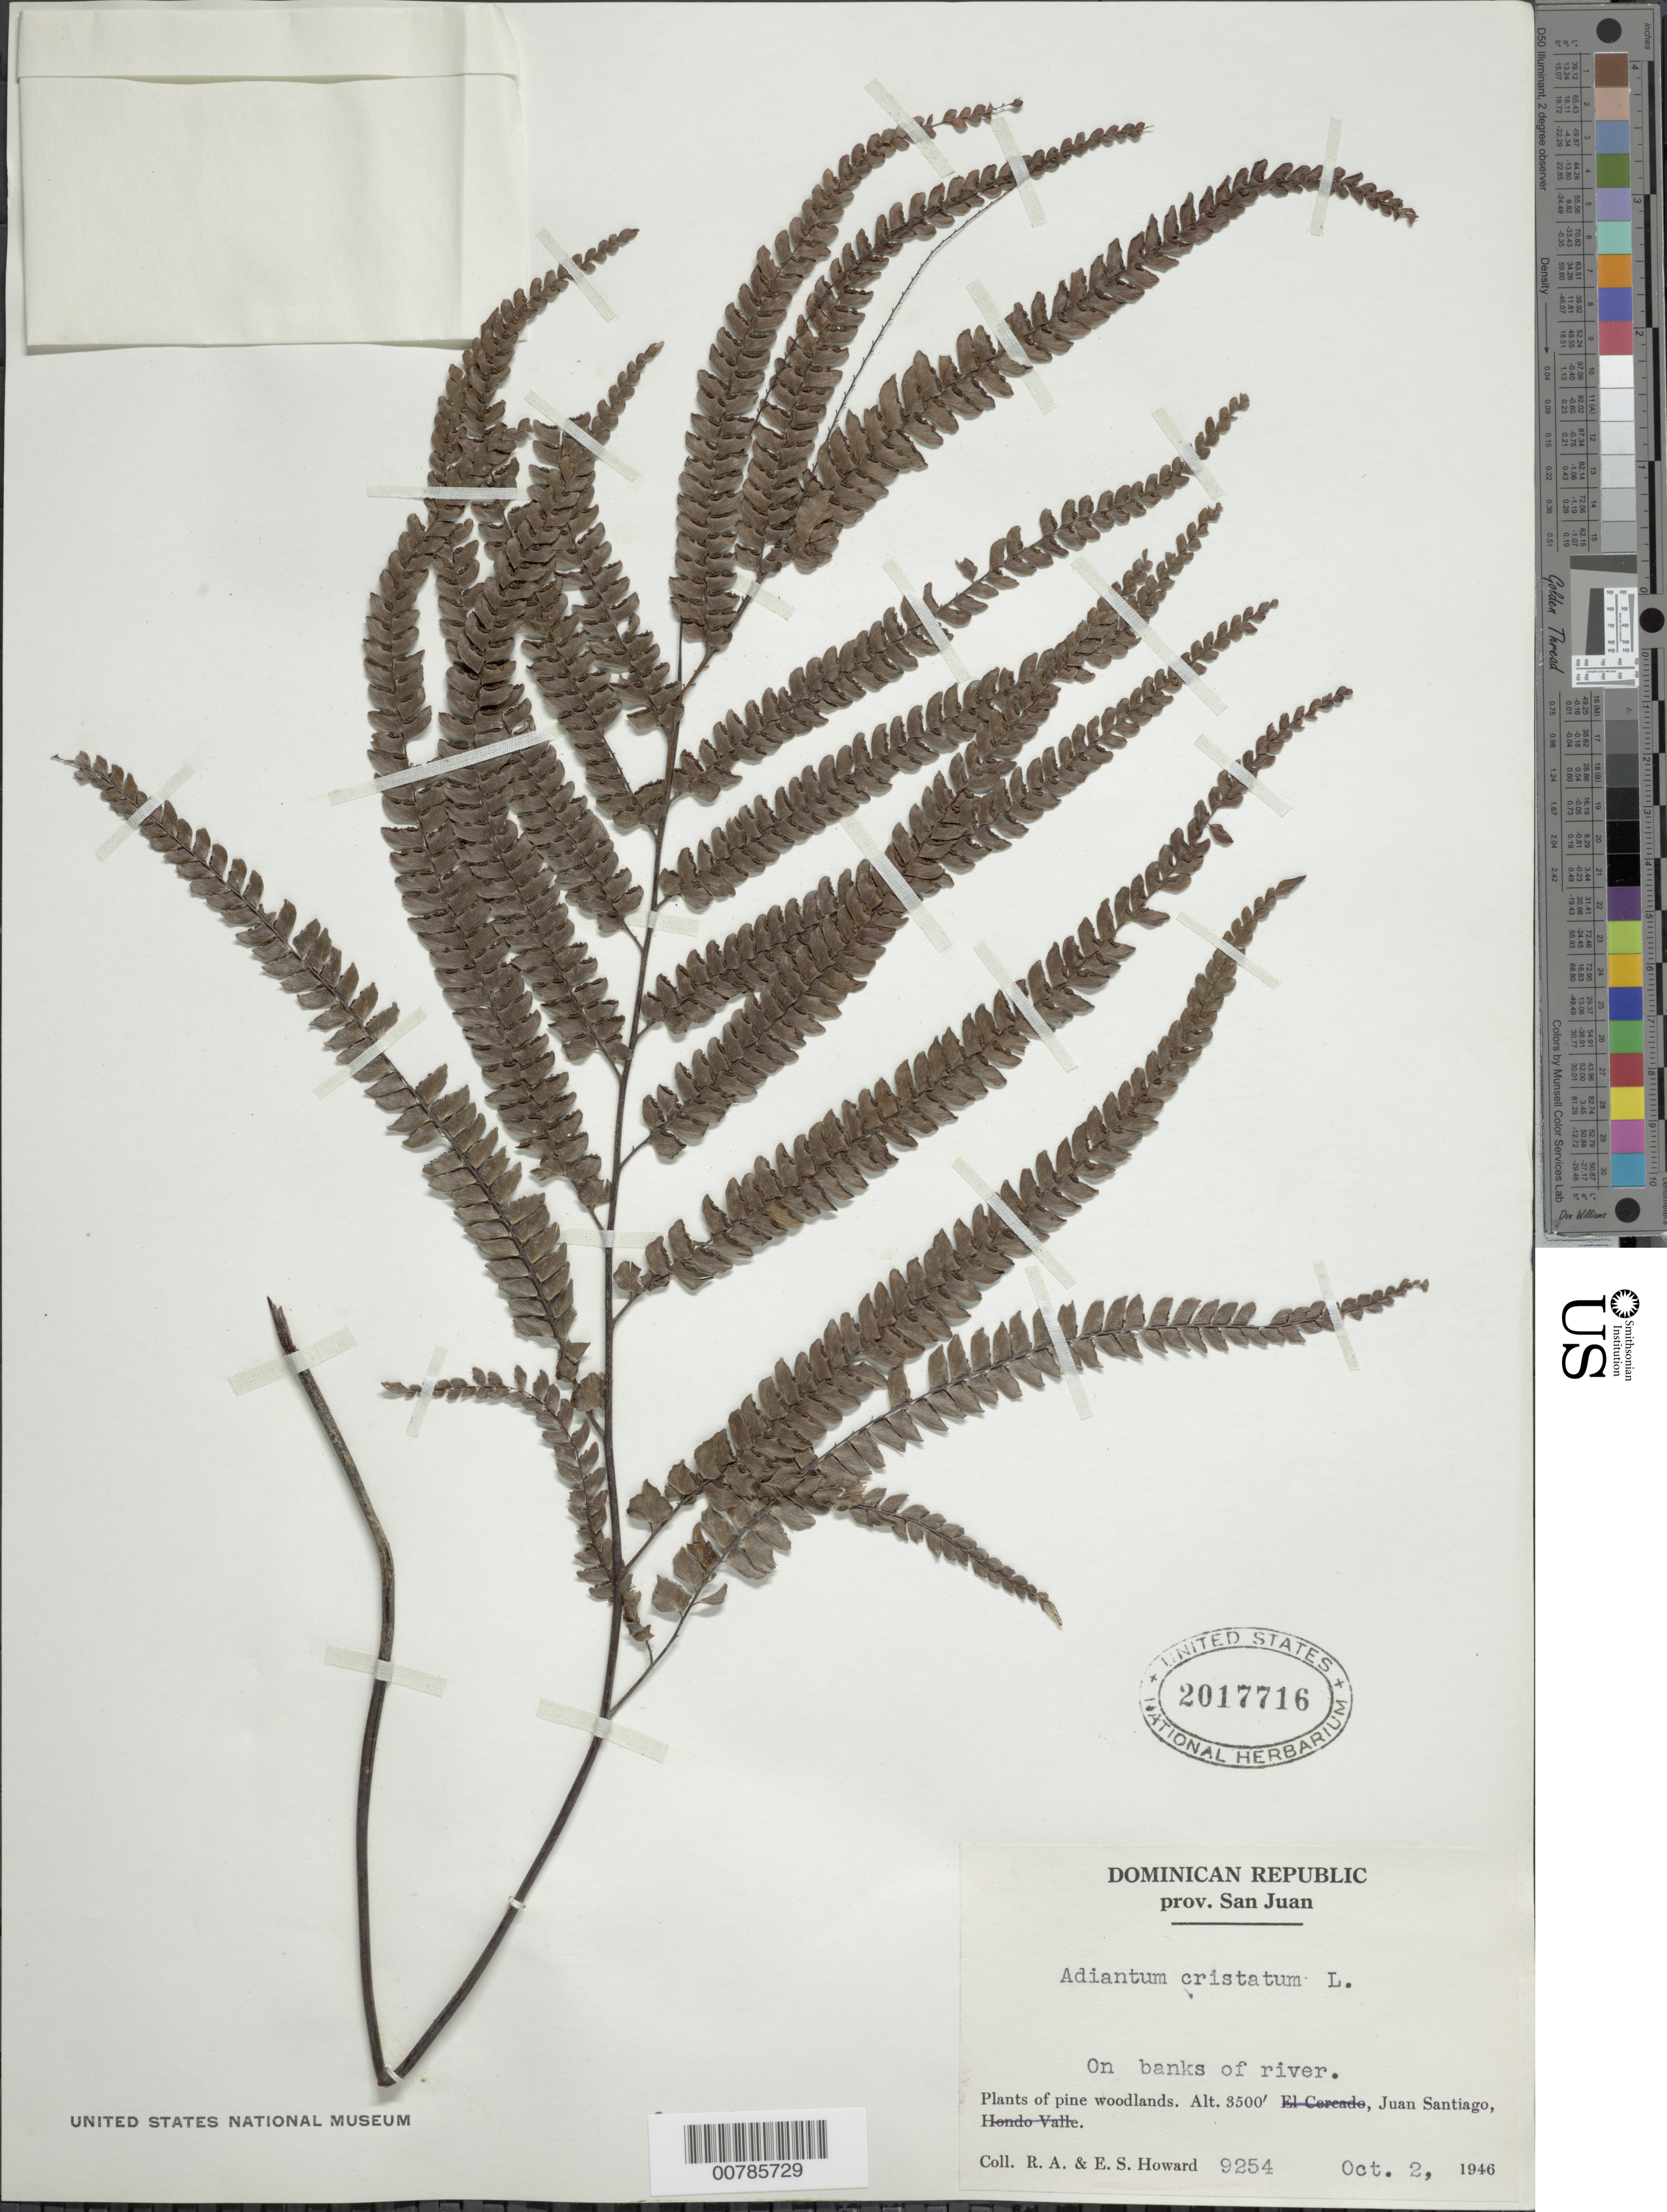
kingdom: Plantae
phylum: Tracheophyta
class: Polypodiopsida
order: Polypodiales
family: Pteridaceae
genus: Adiantum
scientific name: Adiantum pyramidale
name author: (L.) Willd.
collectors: R. A. Howard & E. S. Howard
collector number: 9254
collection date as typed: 02 Oct 1946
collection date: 1946-10-02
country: Dominican Republic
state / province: San Juan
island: Hispaniola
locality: Juan Santiago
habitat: Pine woodlands; on banks of river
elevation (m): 1067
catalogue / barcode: US 2017716